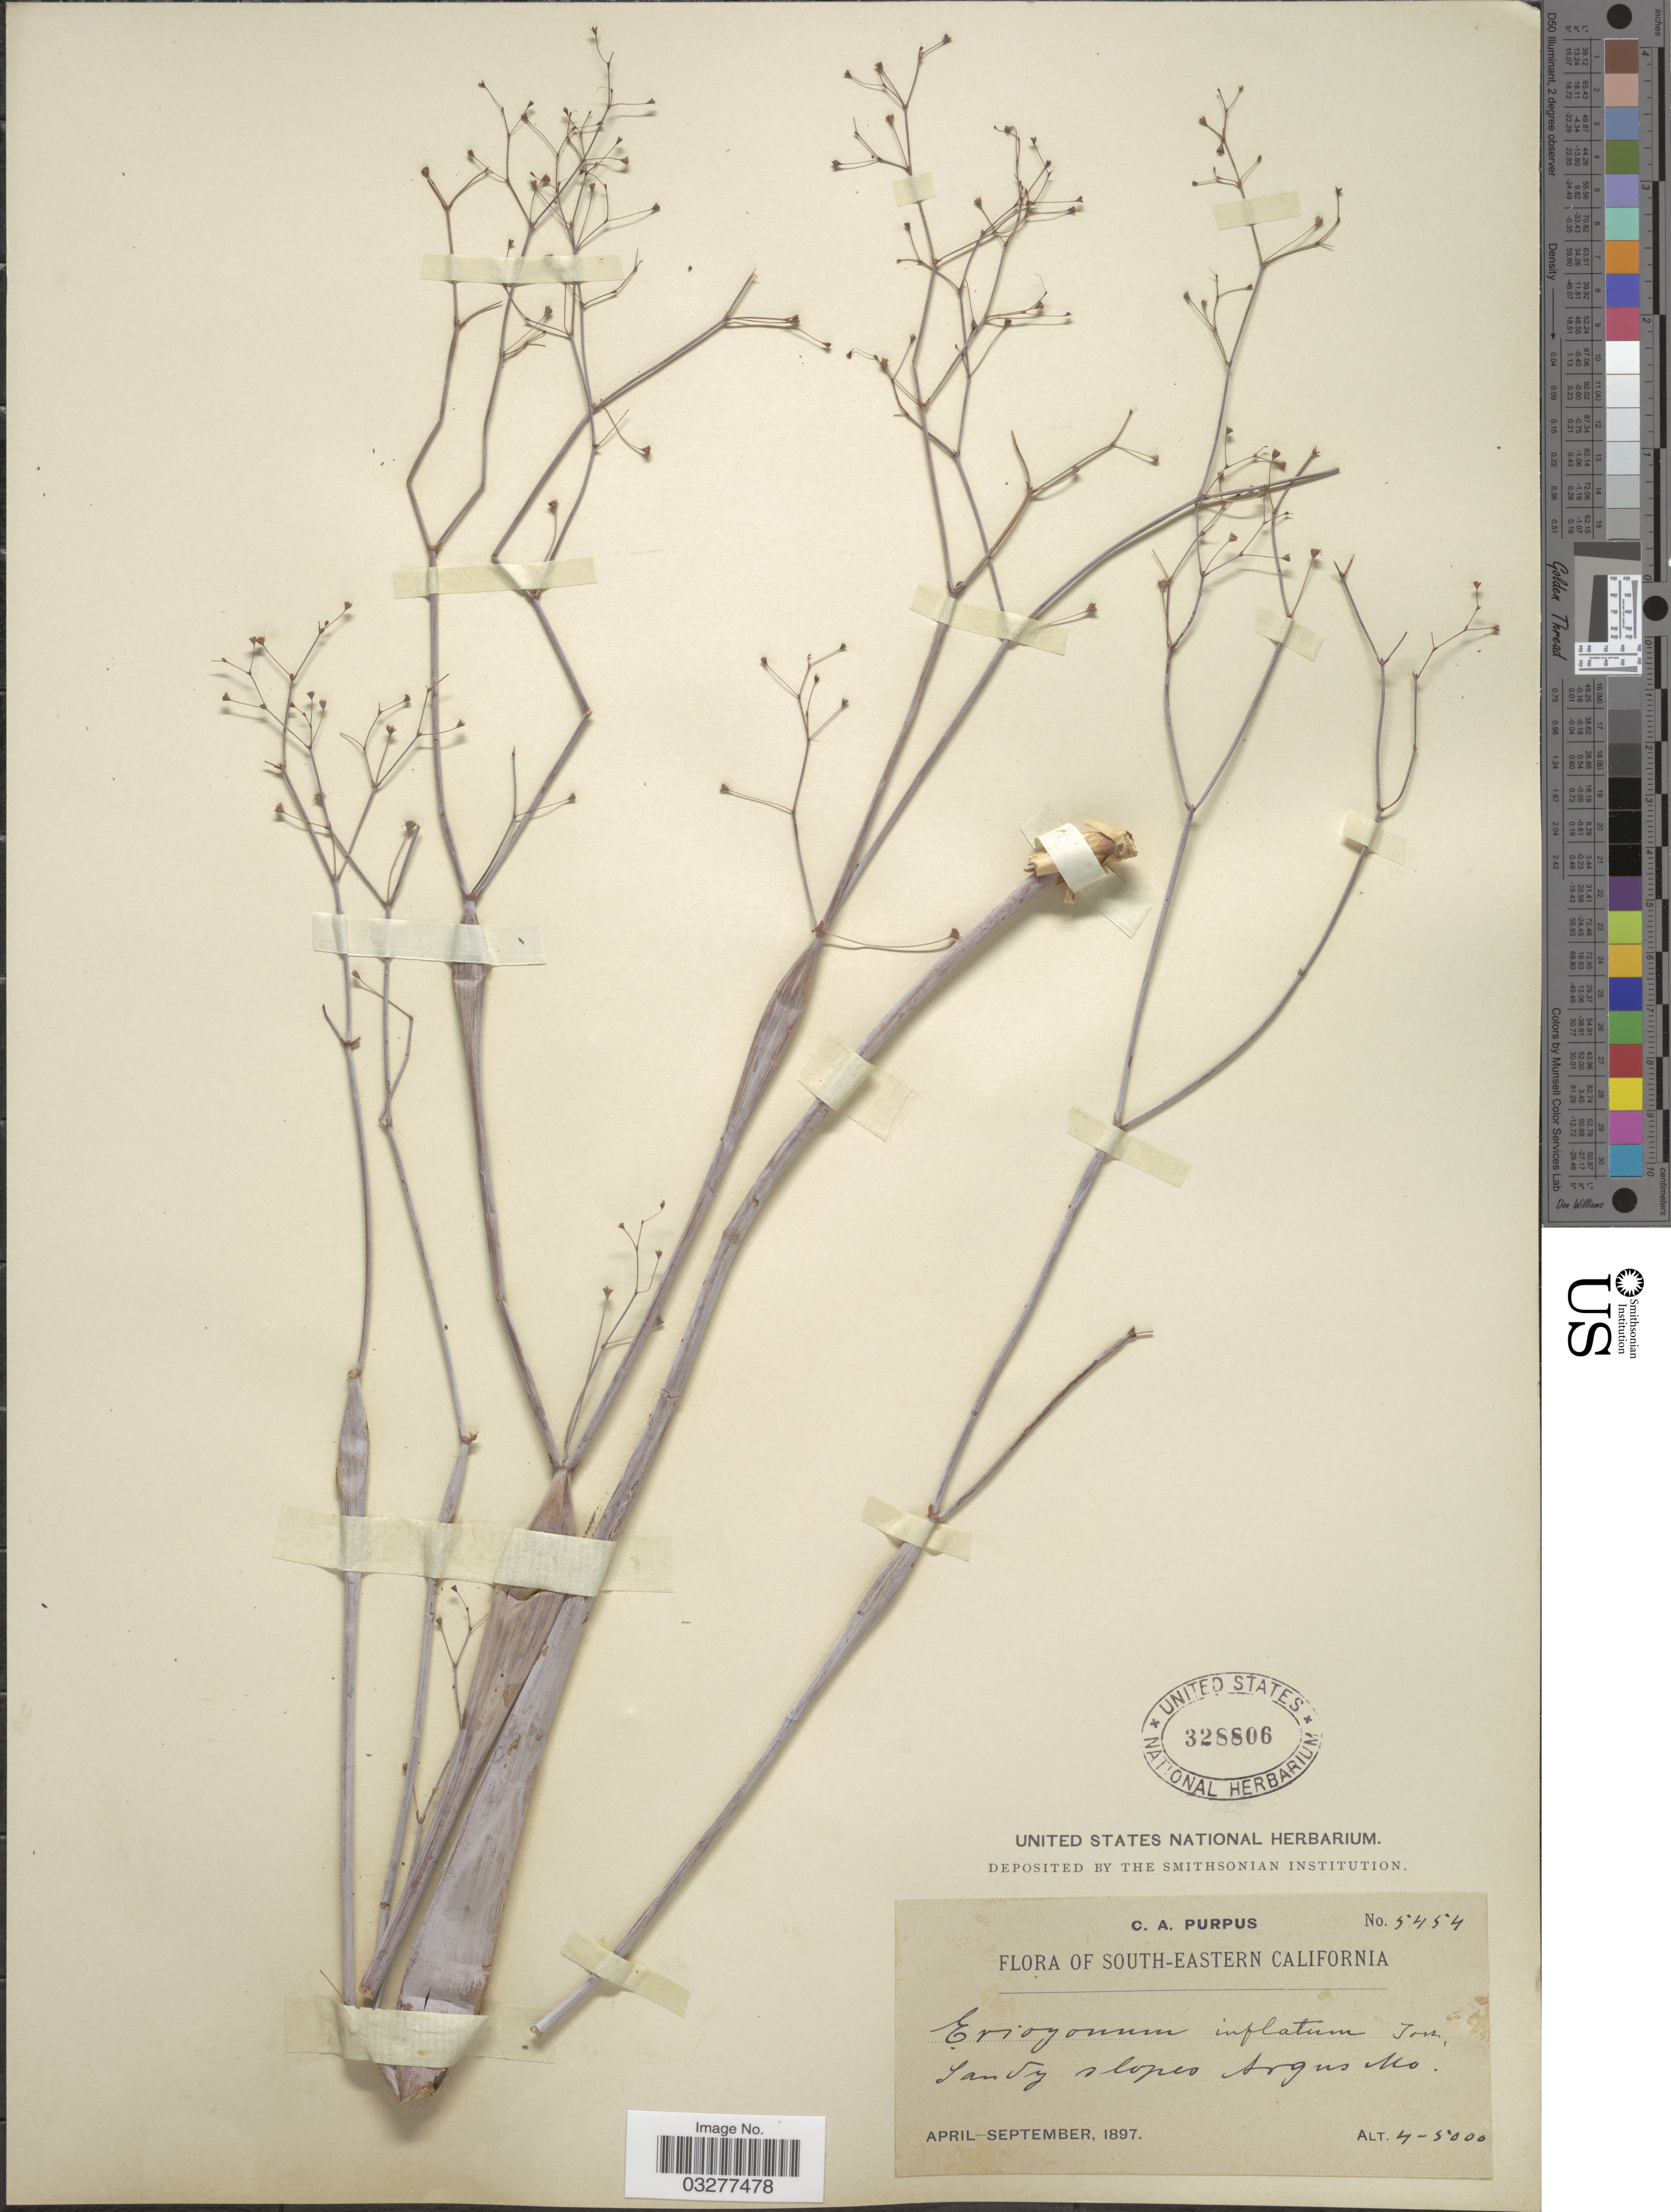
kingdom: Plantae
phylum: Tracheophyta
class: Magnoliopsida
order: Caryophyllales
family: Polygonaceae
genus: Eriogonum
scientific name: Eriogonum inflatum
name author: Torr. & Frém.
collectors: C. A. Purpus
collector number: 5454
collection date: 1897-04/1897-09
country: United States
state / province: California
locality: South-eastern California. Sandy slopes Argus Mo.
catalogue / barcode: US 328806